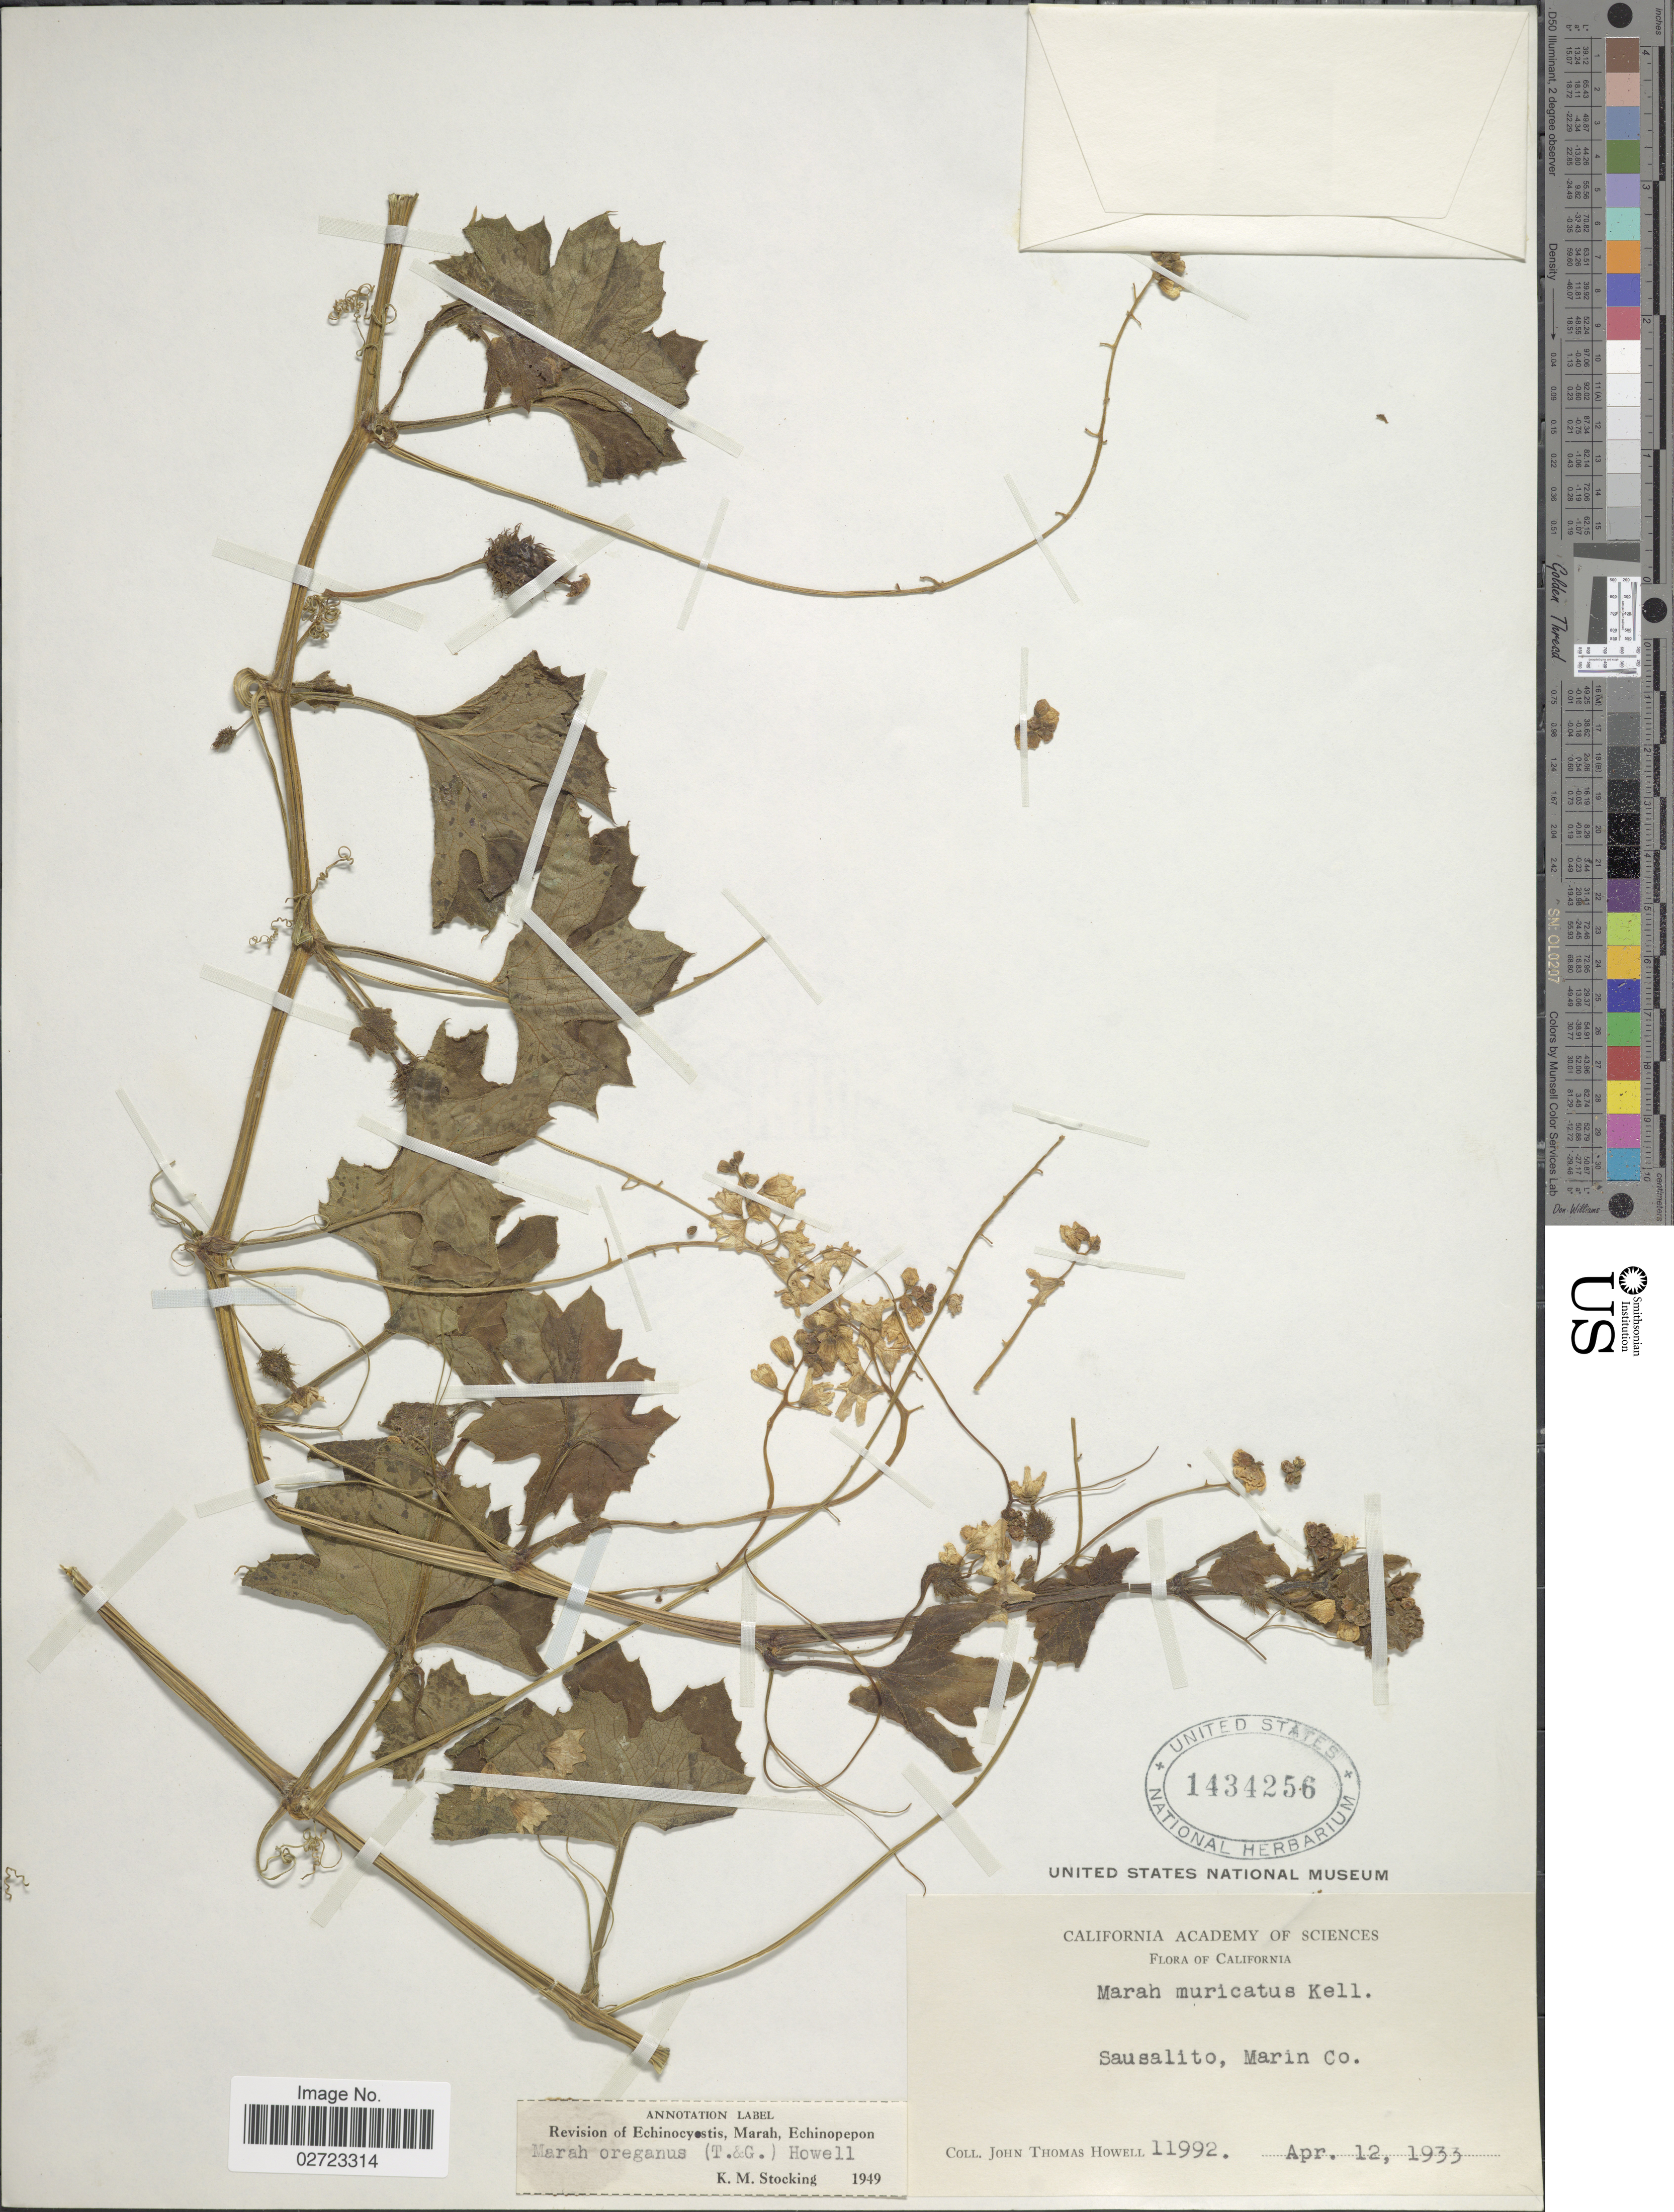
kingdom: Plantae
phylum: Tracheophyta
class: Magnoliopsida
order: Cucurbitales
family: Cucurbitaceae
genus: Marah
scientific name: Marah oregana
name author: (Torr. & A. Gray) Howell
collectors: J. T. Howell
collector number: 11992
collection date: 1933-04-12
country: United States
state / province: California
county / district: Marin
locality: Sausalito, Marin Co.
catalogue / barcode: US 1434256